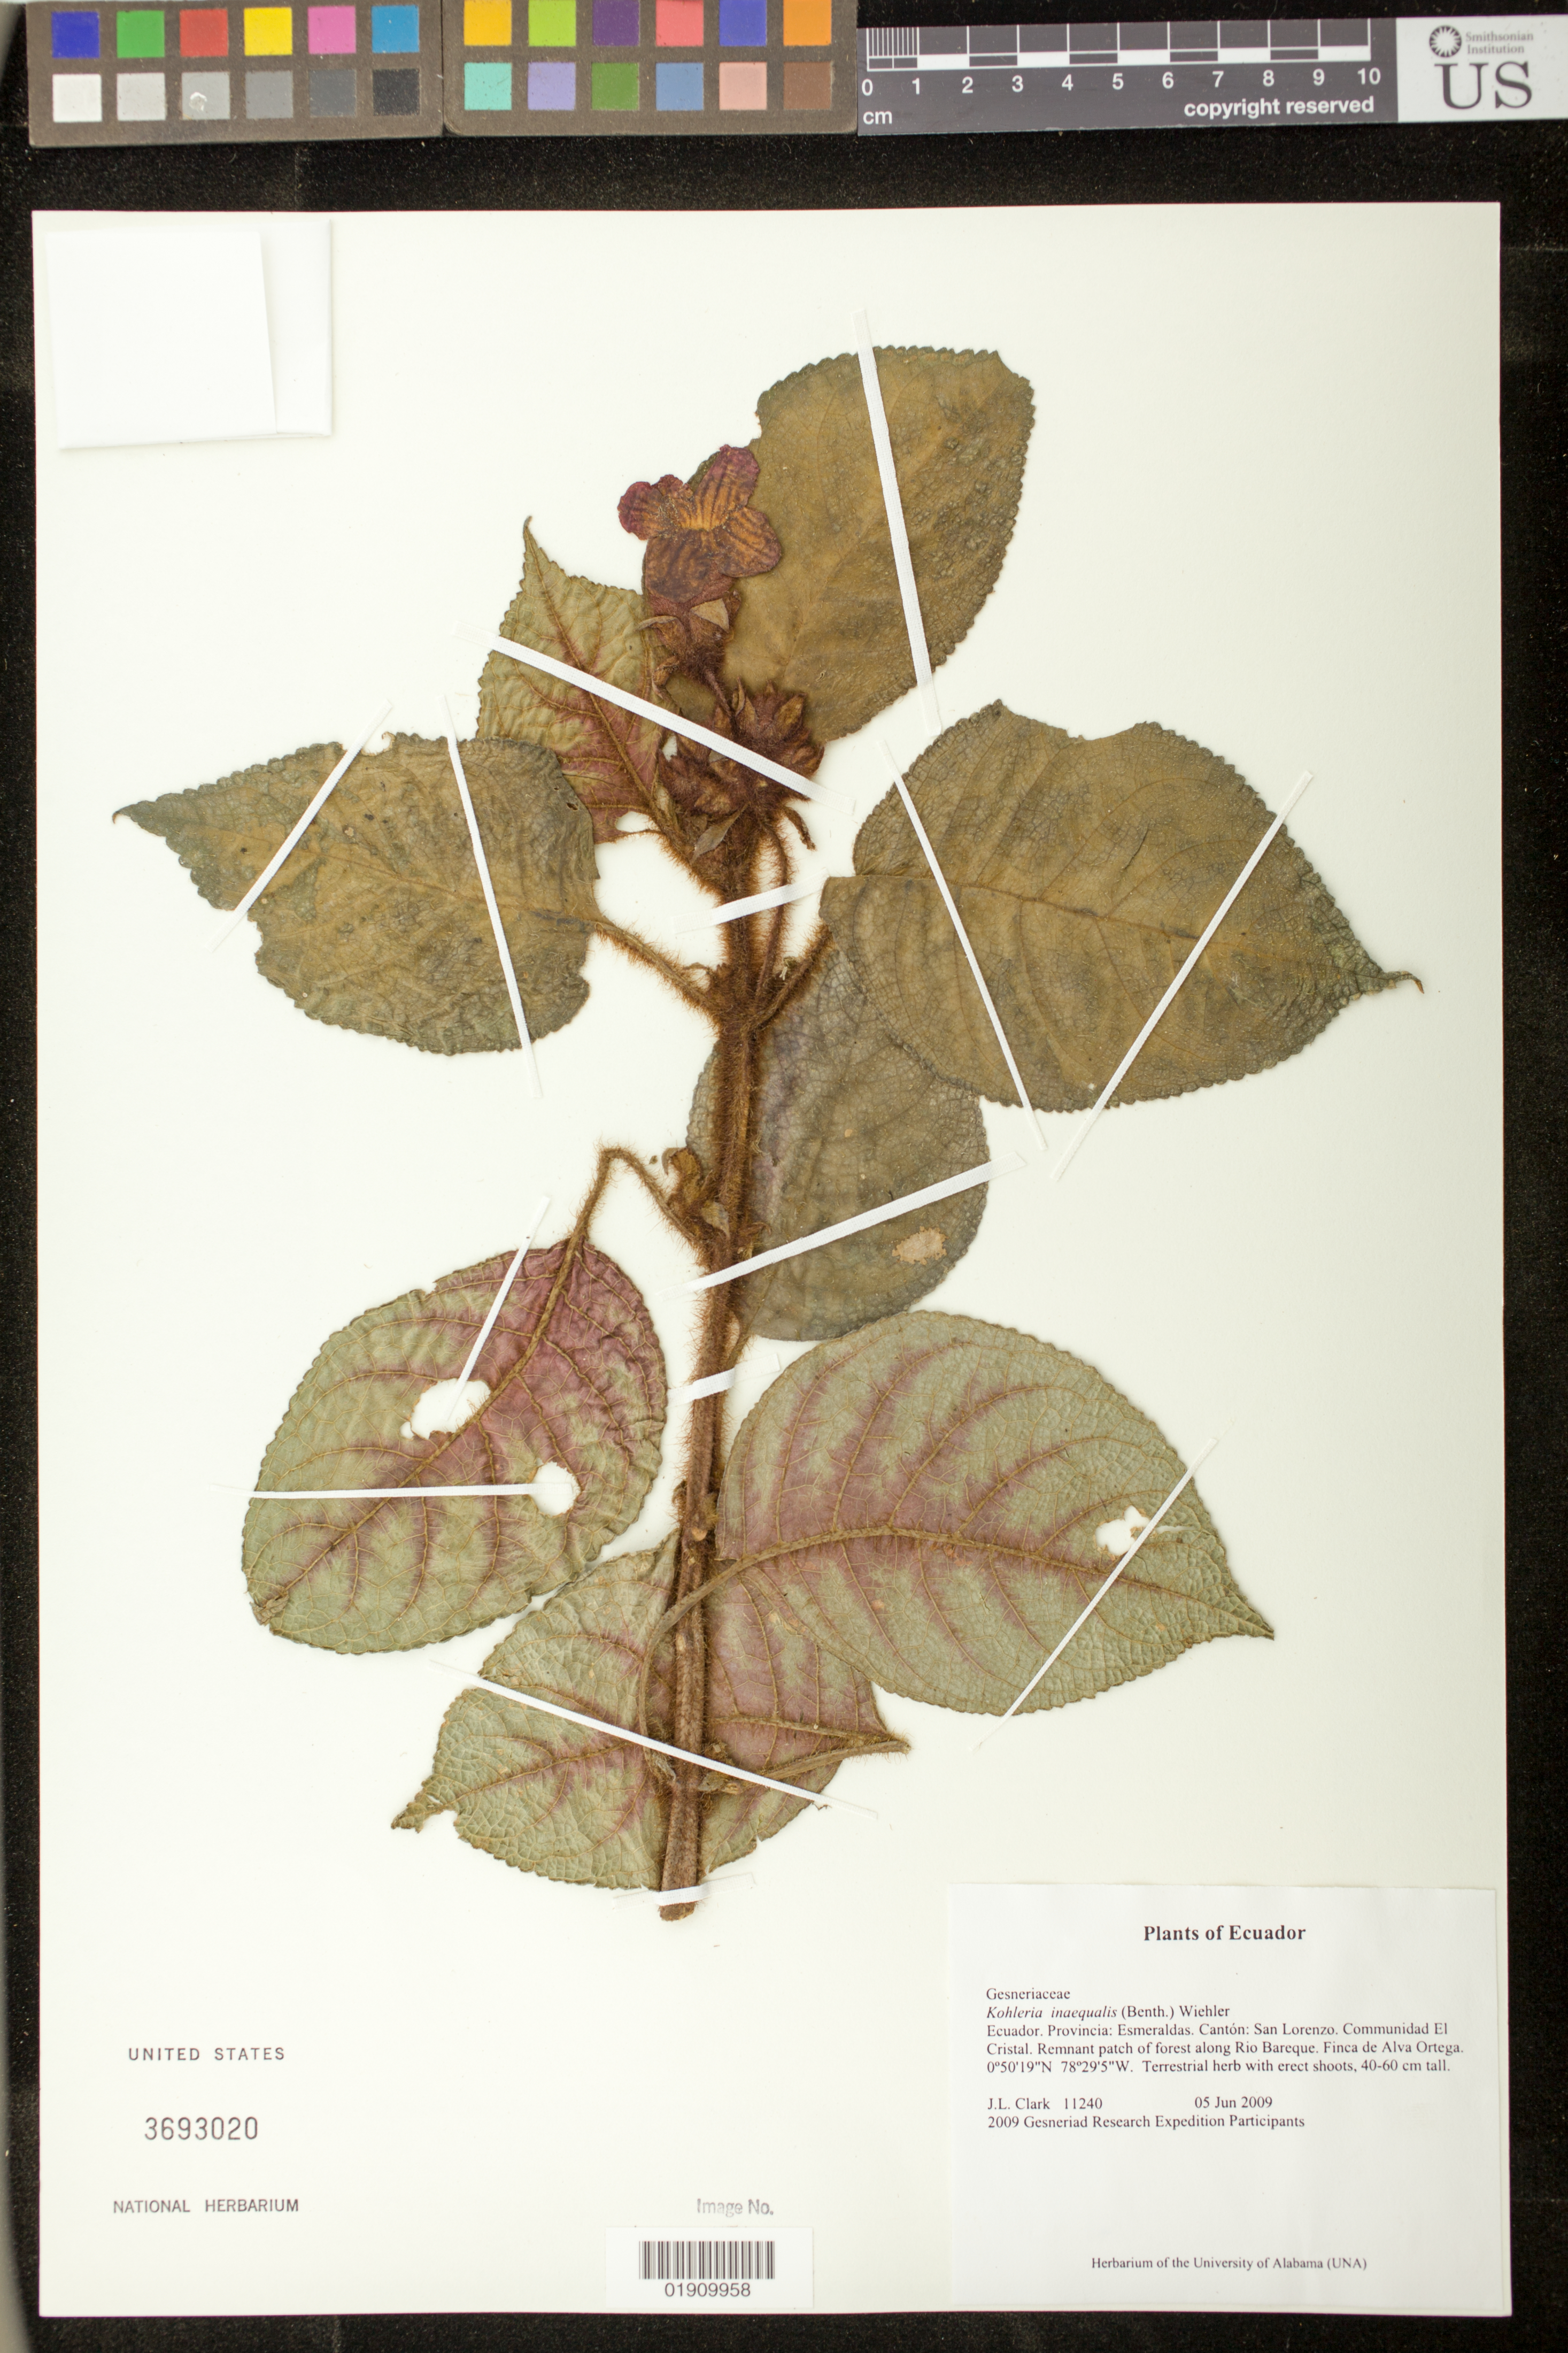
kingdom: Plantae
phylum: Tracheophyta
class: Magnoliopsida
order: Lamiales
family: Gesneriaceae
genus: Kohleria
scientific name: Kohleria inaequalis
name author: (Benth.) Wiehler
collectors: J. L. Clark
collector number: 11240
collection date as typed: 05 Jun 2009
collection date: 2009-06-05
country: Ecuador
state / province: Esmeraldas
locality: Ecuador. Provincia; Esmeraldas. Canton: San Lorenzo. Communidad El Cristal. Remnant patch of forest along Rio Bareque. Finca de Alva Ortega.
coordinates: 0°50'19"N, 78°29'5"W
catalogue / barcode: US 3693020